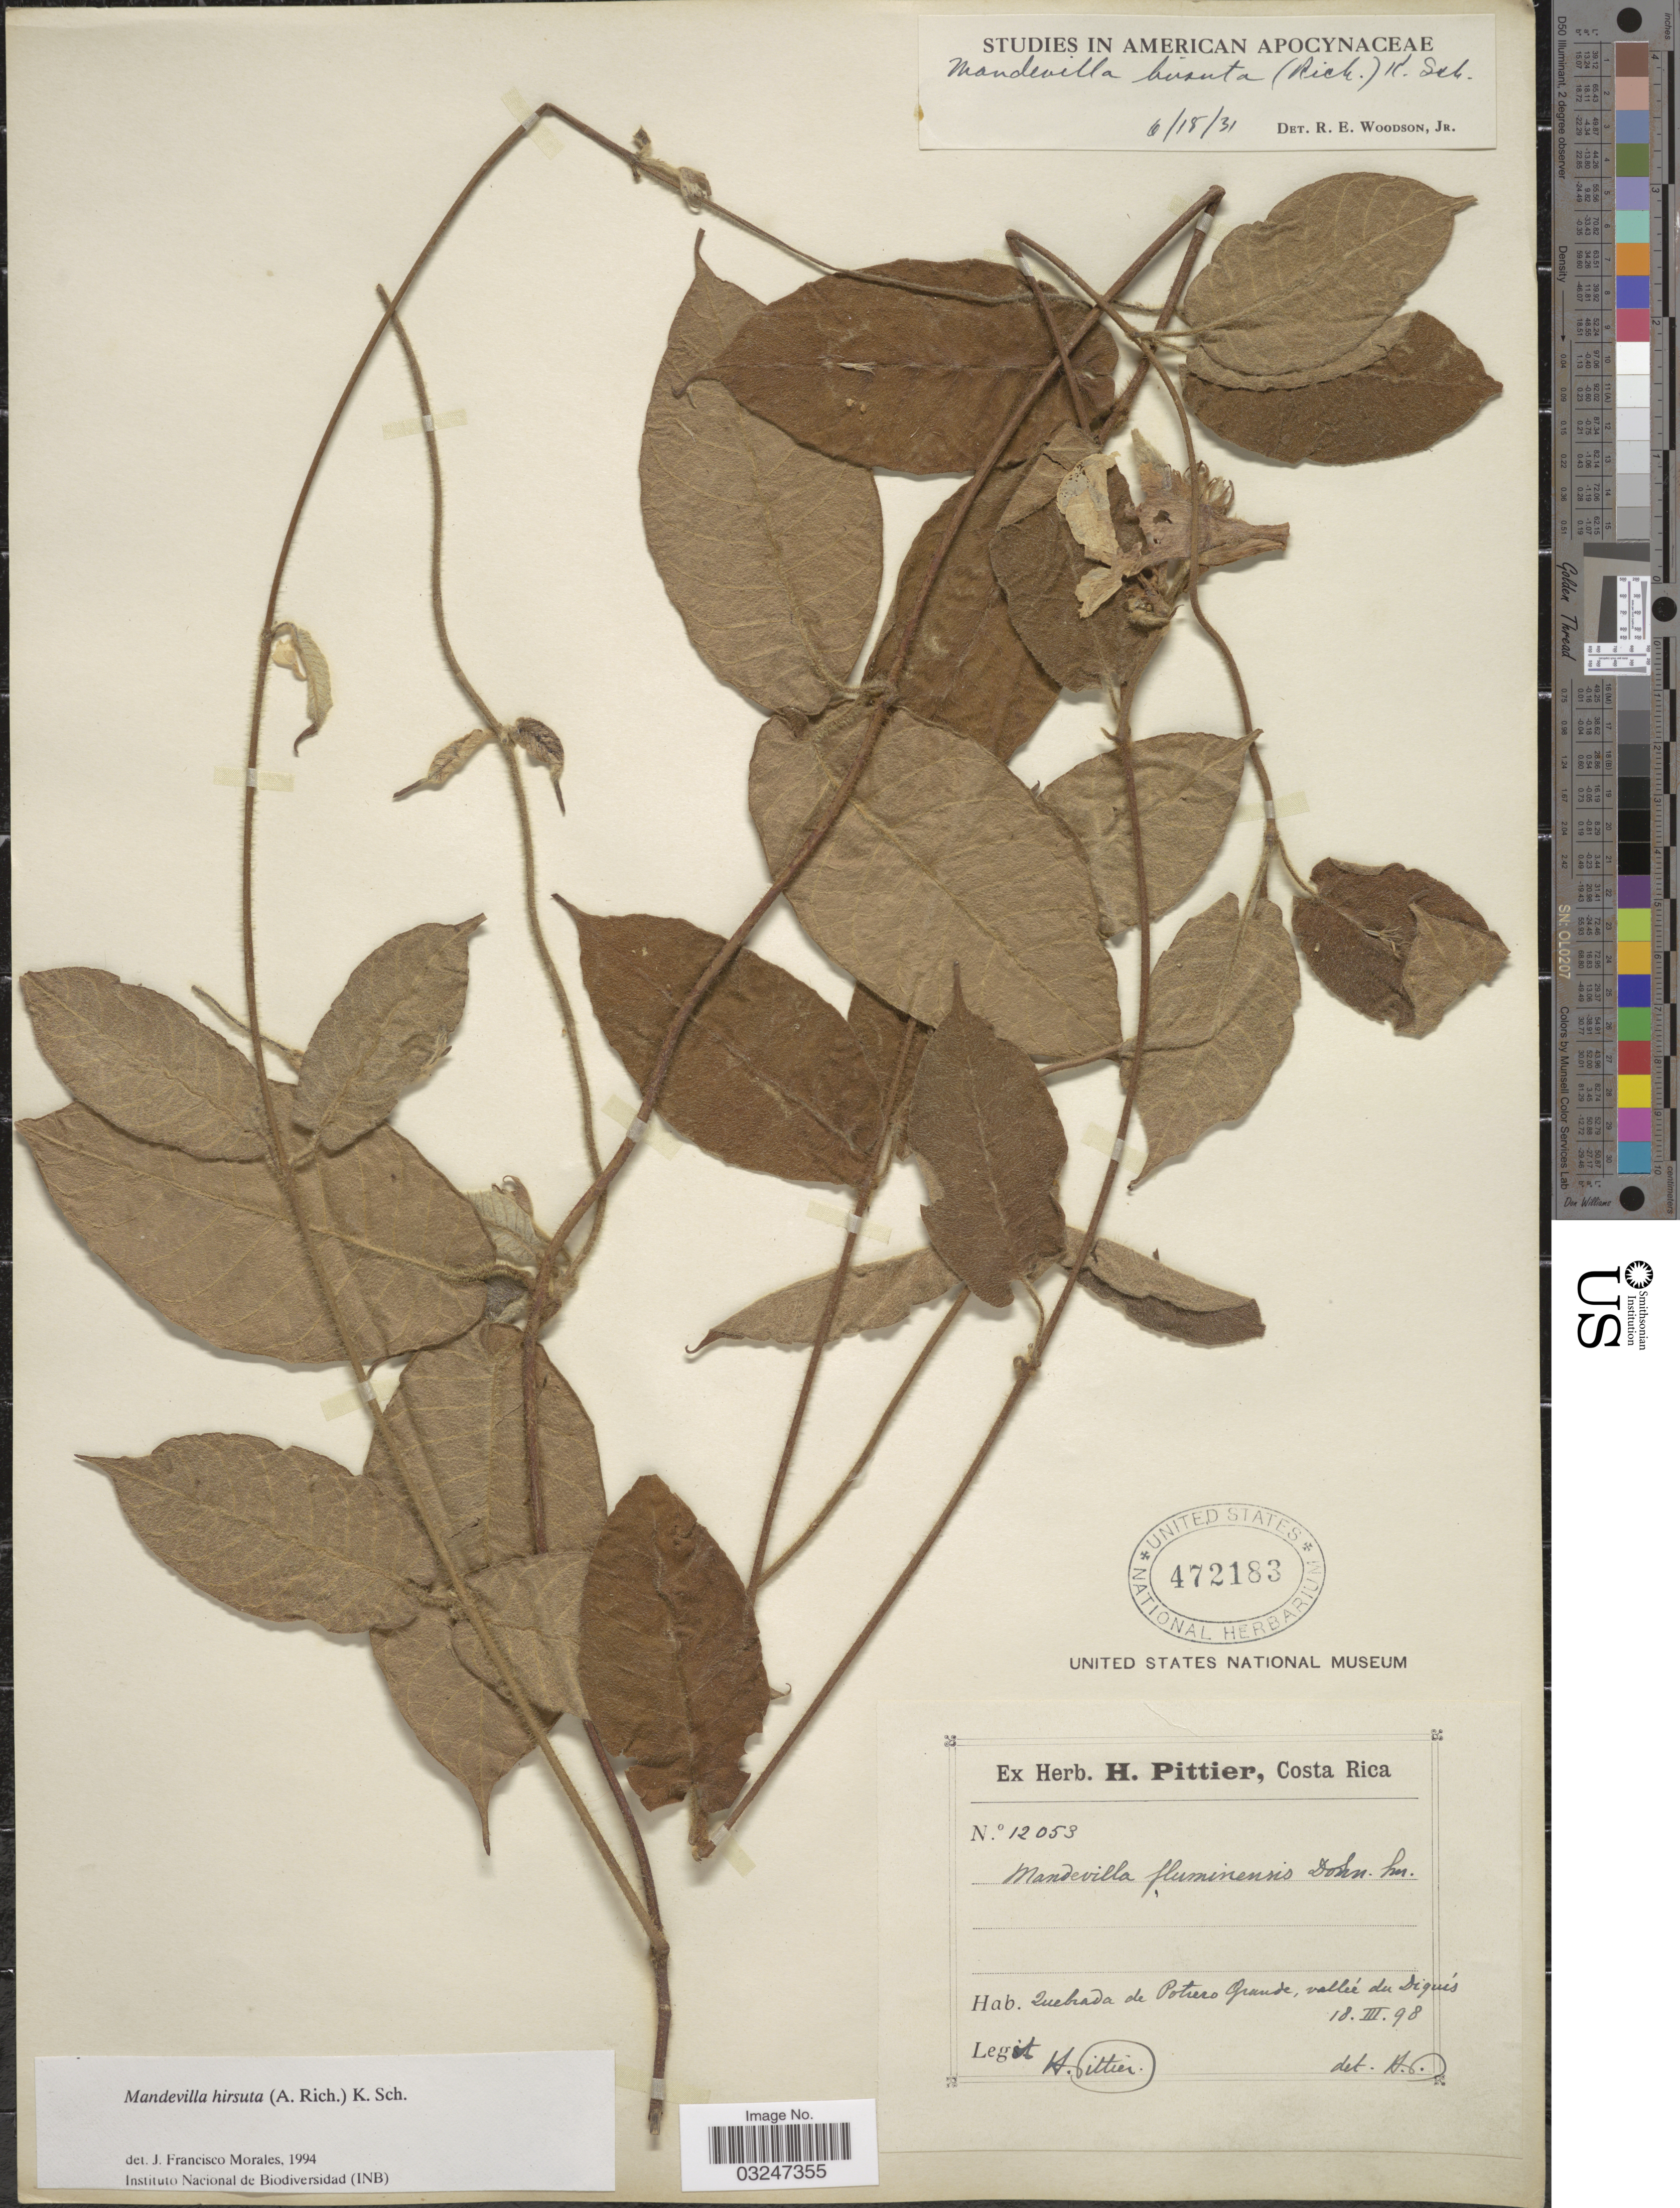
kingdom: Plantae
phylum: Tracheophyta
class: Magnoliopsida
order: Gentianales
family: Apocynaceae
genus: Mandevilla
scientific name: Mandevilla hirsuta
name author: (Rich.) K. Schum.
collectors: H. F. Pittier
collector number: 12053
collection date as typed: Transcribed d/m/y: 18/3/98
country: Costa Rica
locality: Quebrada de Potrero Grande, vallée du Diqués.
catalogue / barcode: US 472183